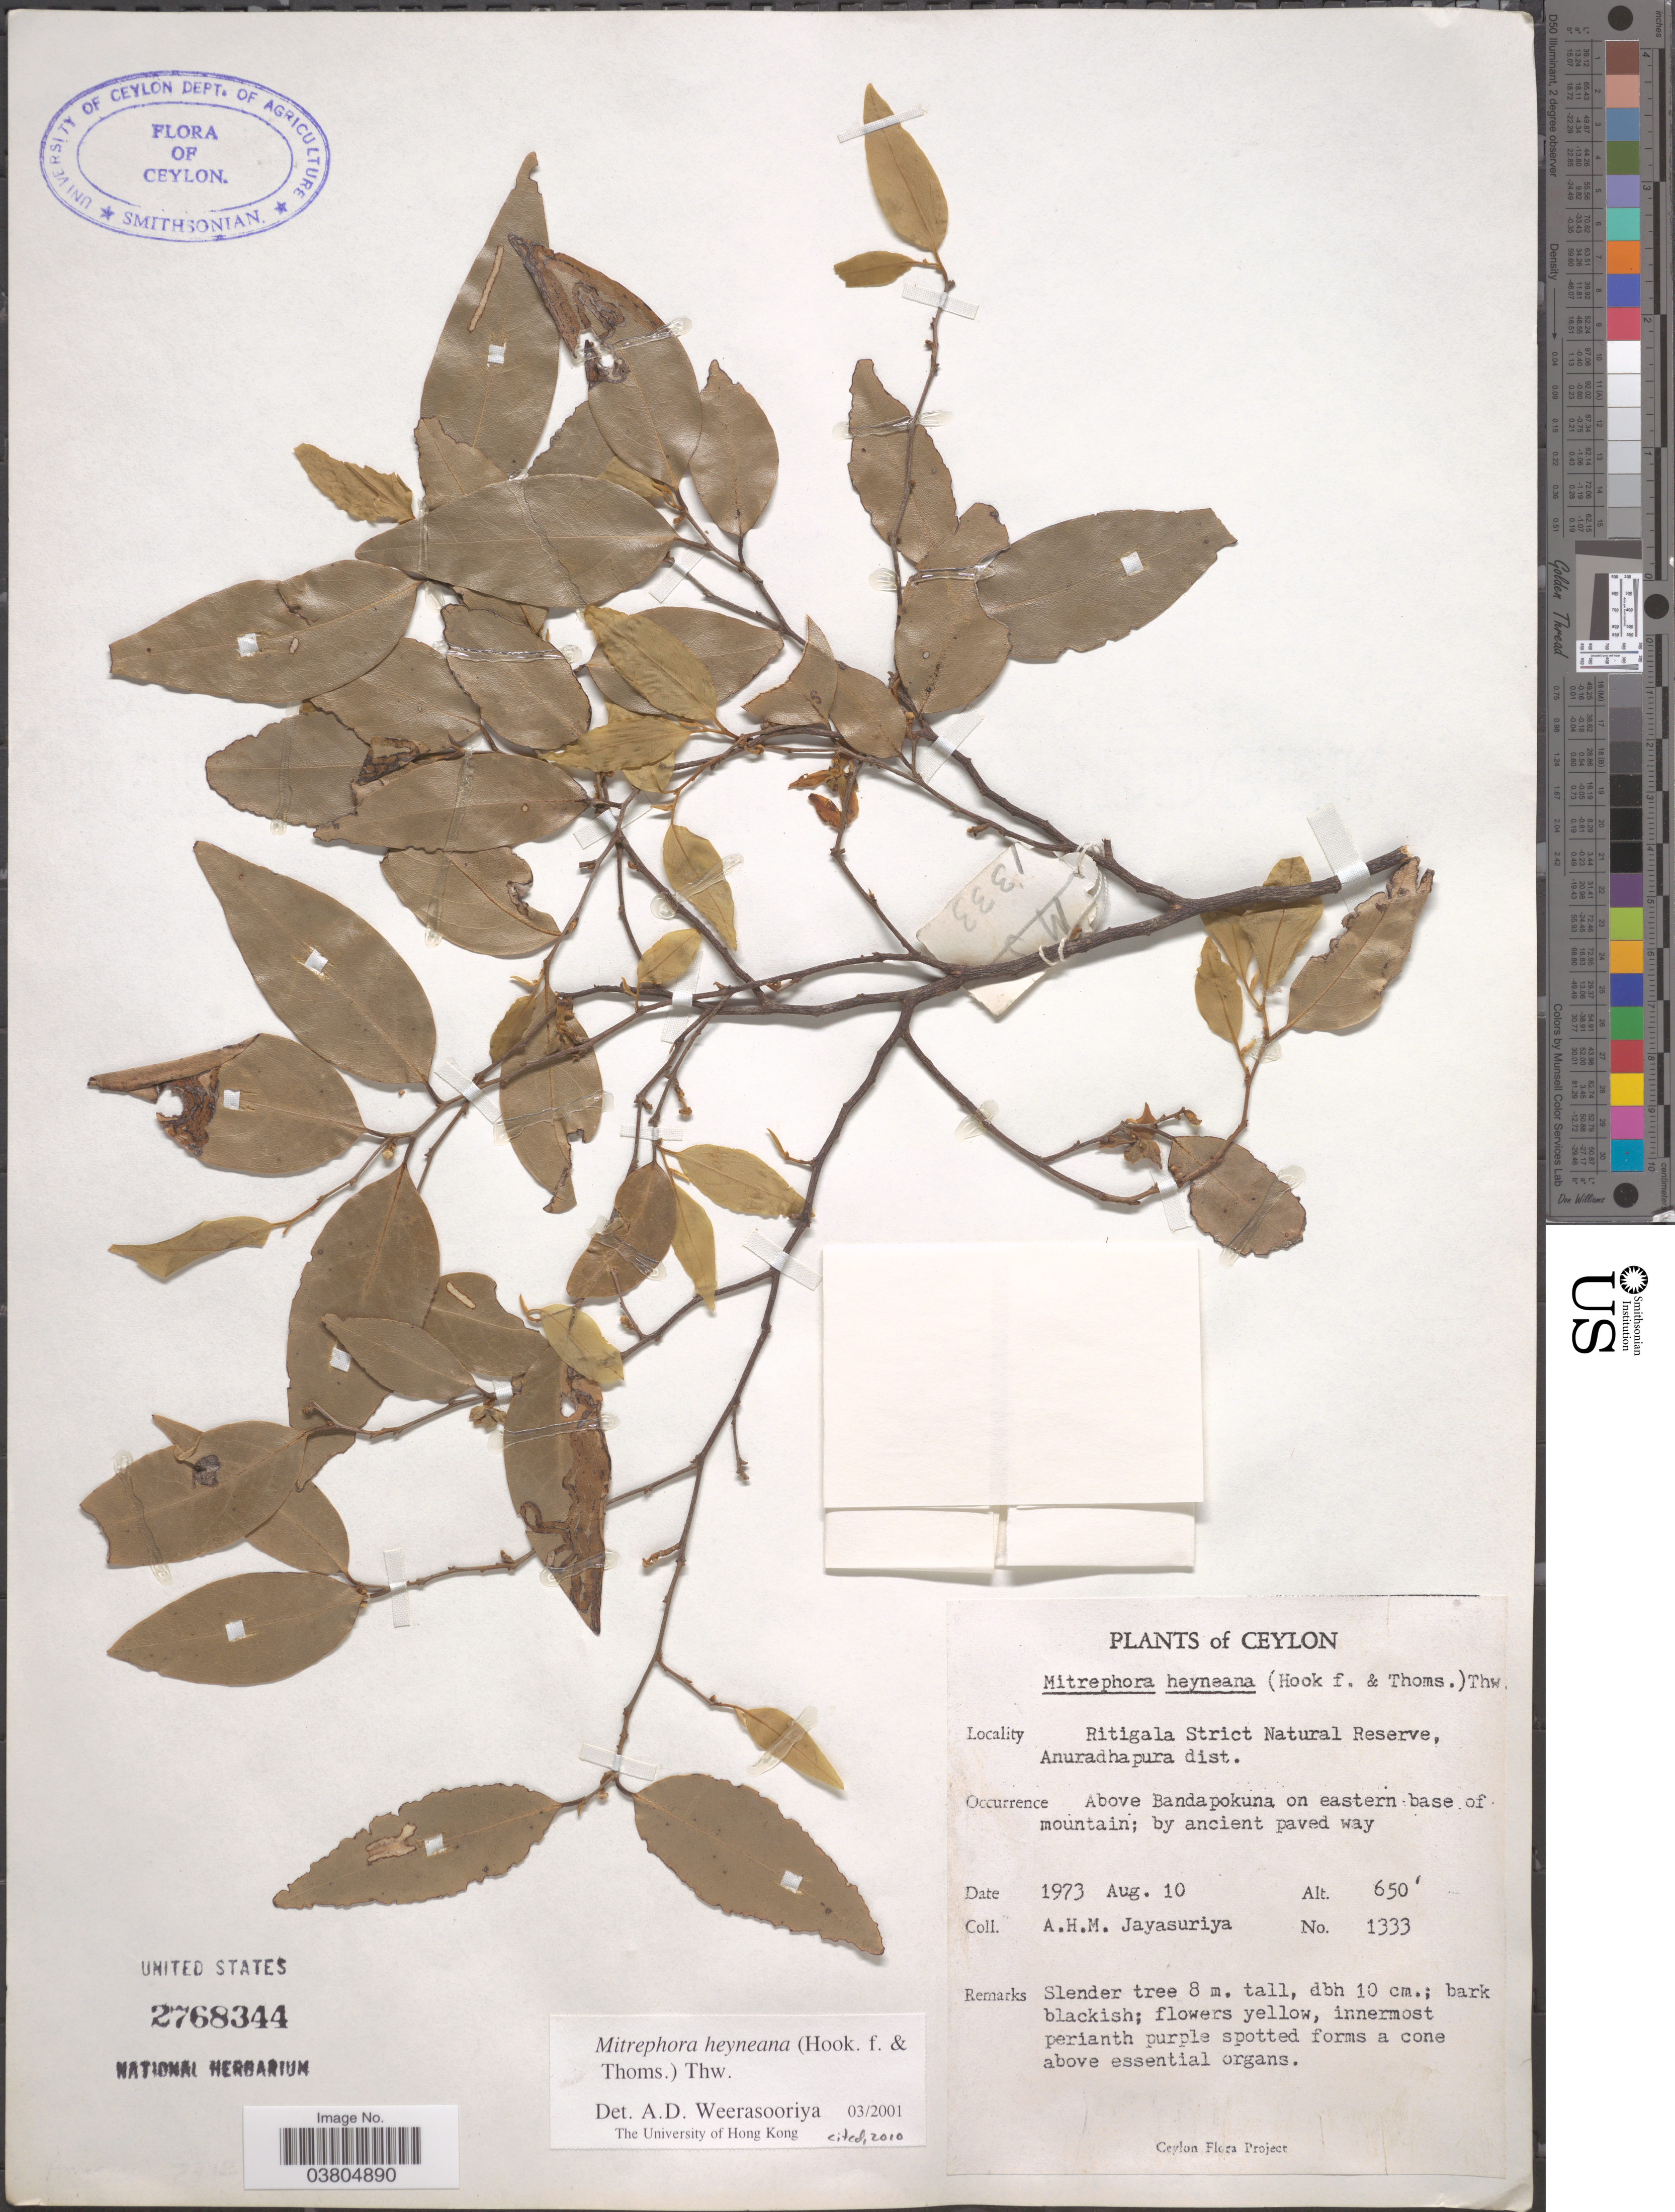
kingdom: Plantae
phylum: Tracheophyta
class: Magnoliopsida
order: Magnoliales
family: Annonaceae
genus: Mitrephora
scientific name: Mitrephora heyneana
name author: (Hook. f. & Thoms.) Thwaites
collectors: A. H. Jayasuriya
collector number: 1333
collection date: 1973-08-10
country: Sri Lanka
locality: Ceylon. Ritigala Strict Natural Reserve, Anuradhapura dist. Above Bandapokuna on eastern base of mountain.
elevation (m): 198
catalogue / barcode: US 2768344